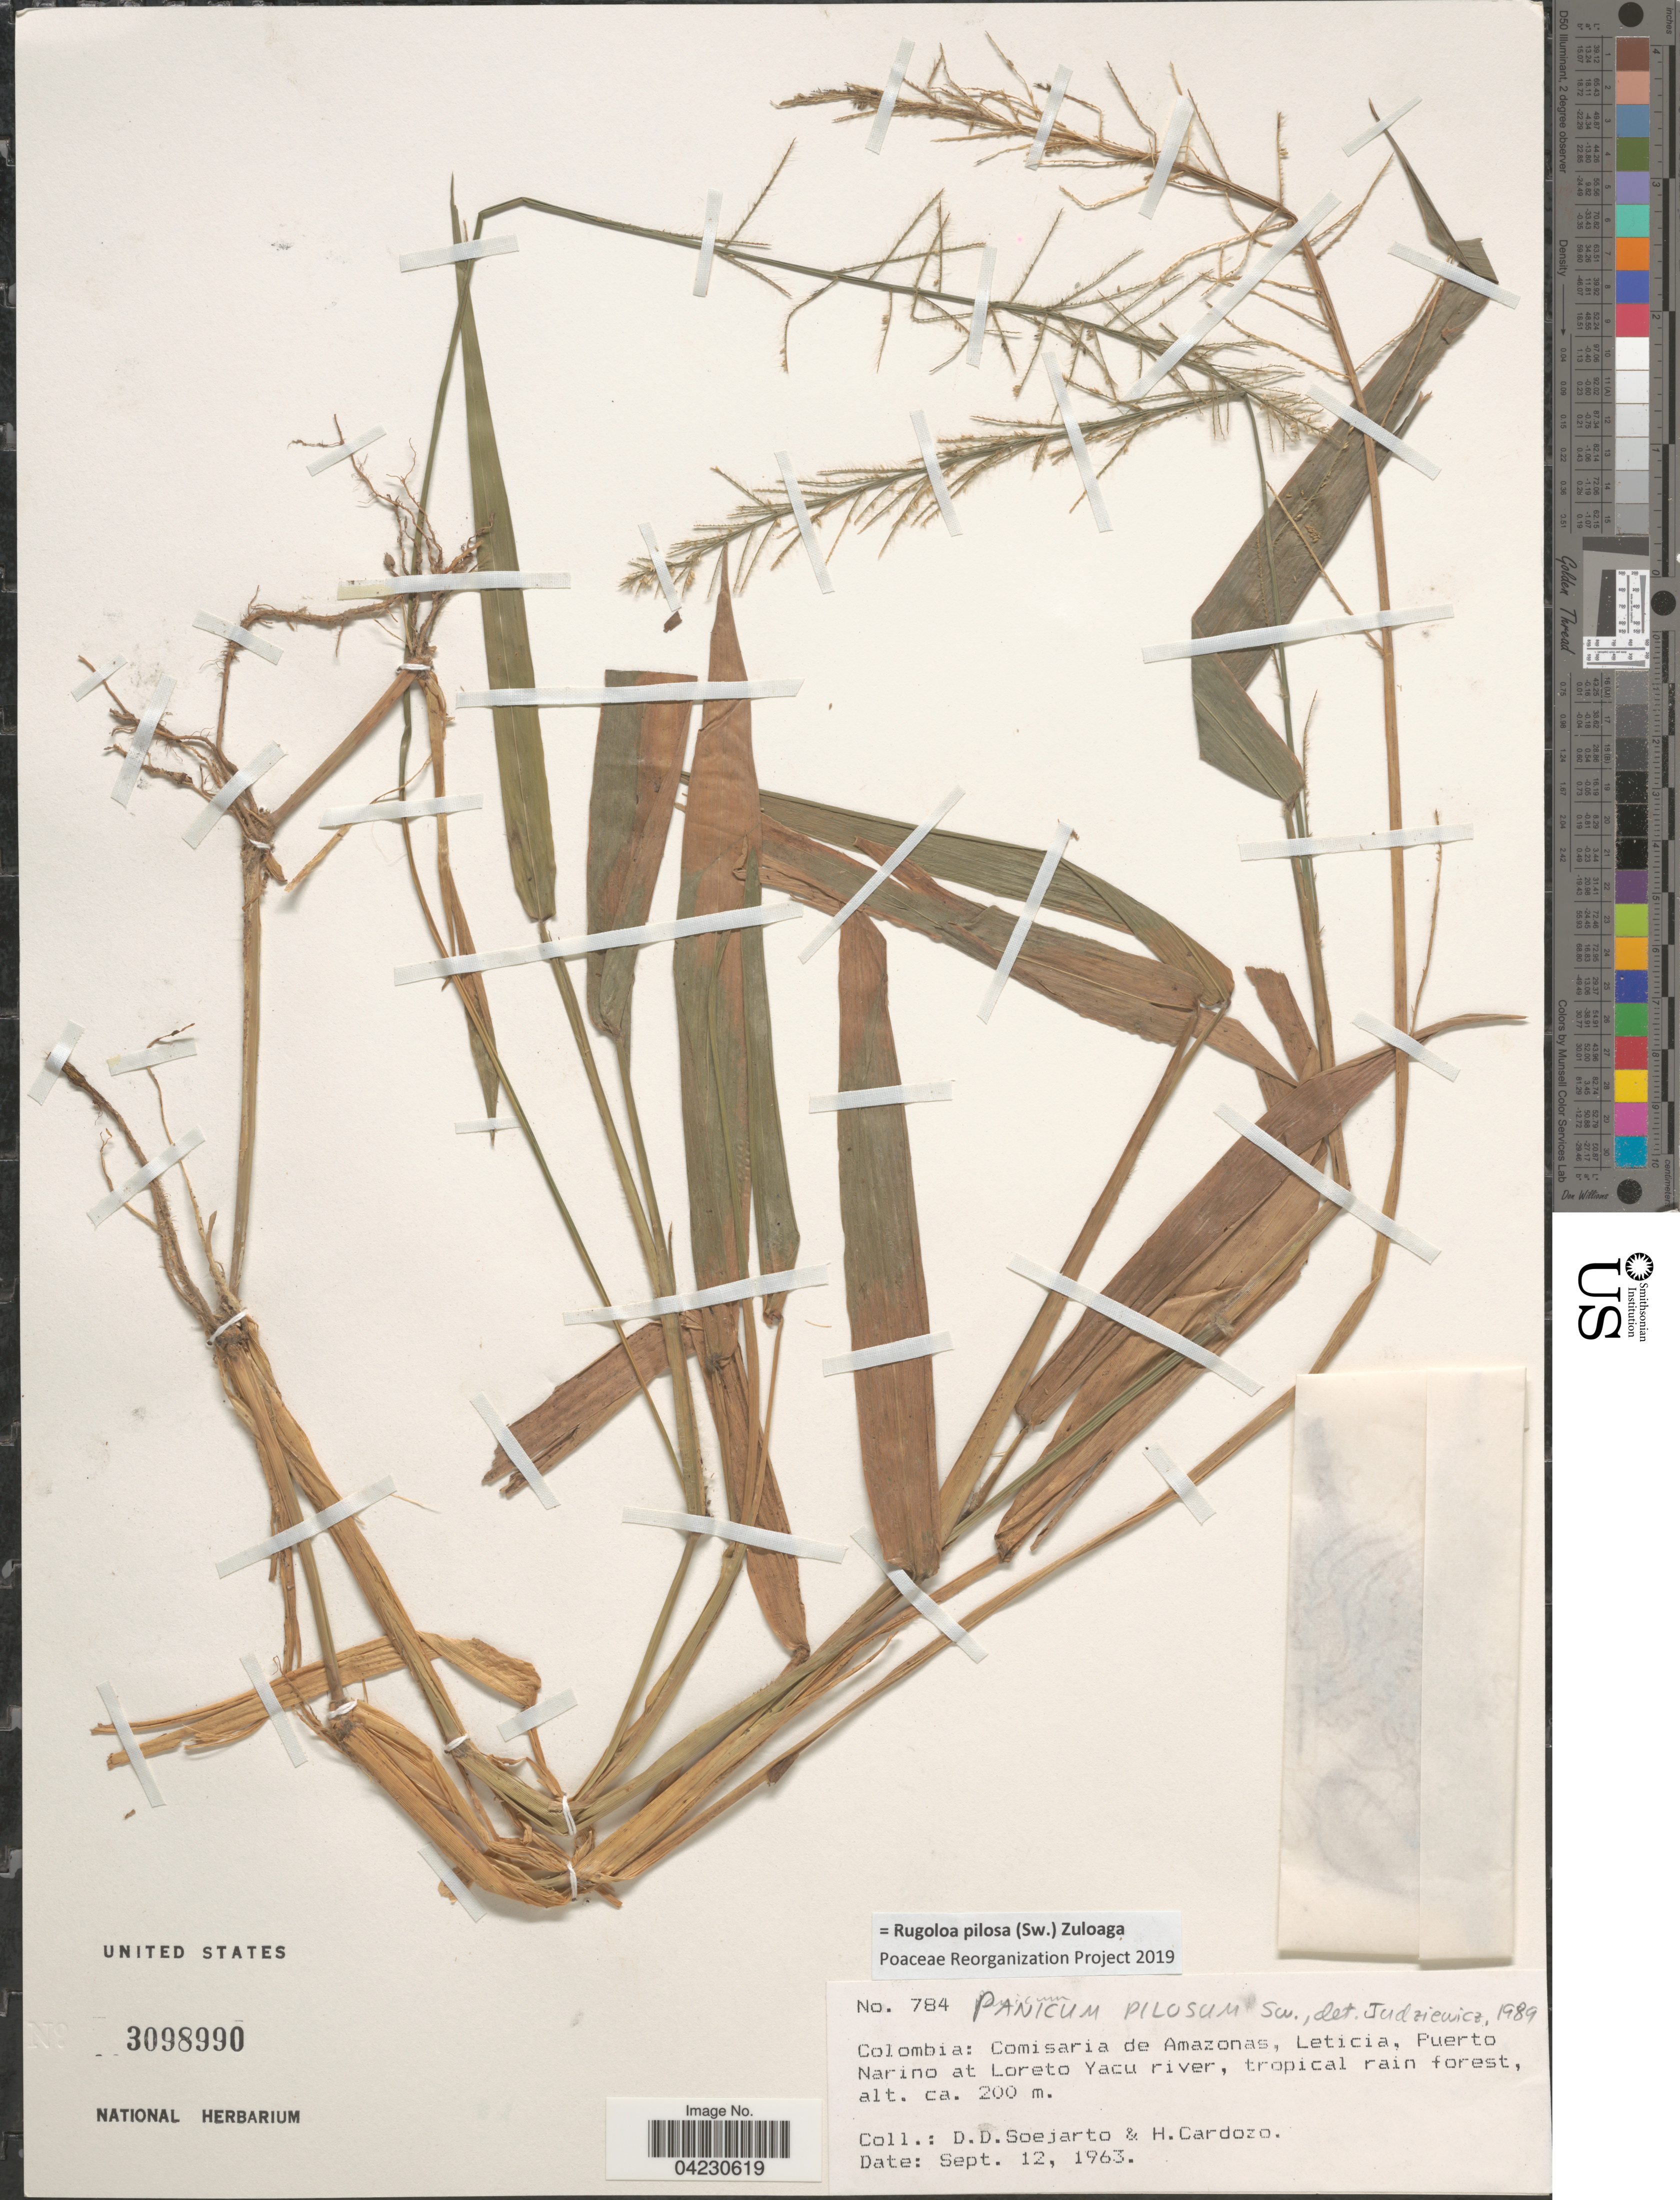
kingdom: Plantae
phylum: Tracheophyta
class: Liliopsida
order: Poales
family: Poaceae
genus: Rugoloa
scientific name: Rugoloa pilosa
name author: (Sw.) Zuloaga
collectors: H. Cardozo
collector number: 784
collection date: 1963-09-12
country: Colombia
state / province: Amazônas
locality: Comisaria de Amazonas, Leticia, Puerto Narino at Loreto Yacu river, tropical rain forest.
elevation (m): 200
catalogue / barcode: US 3098990